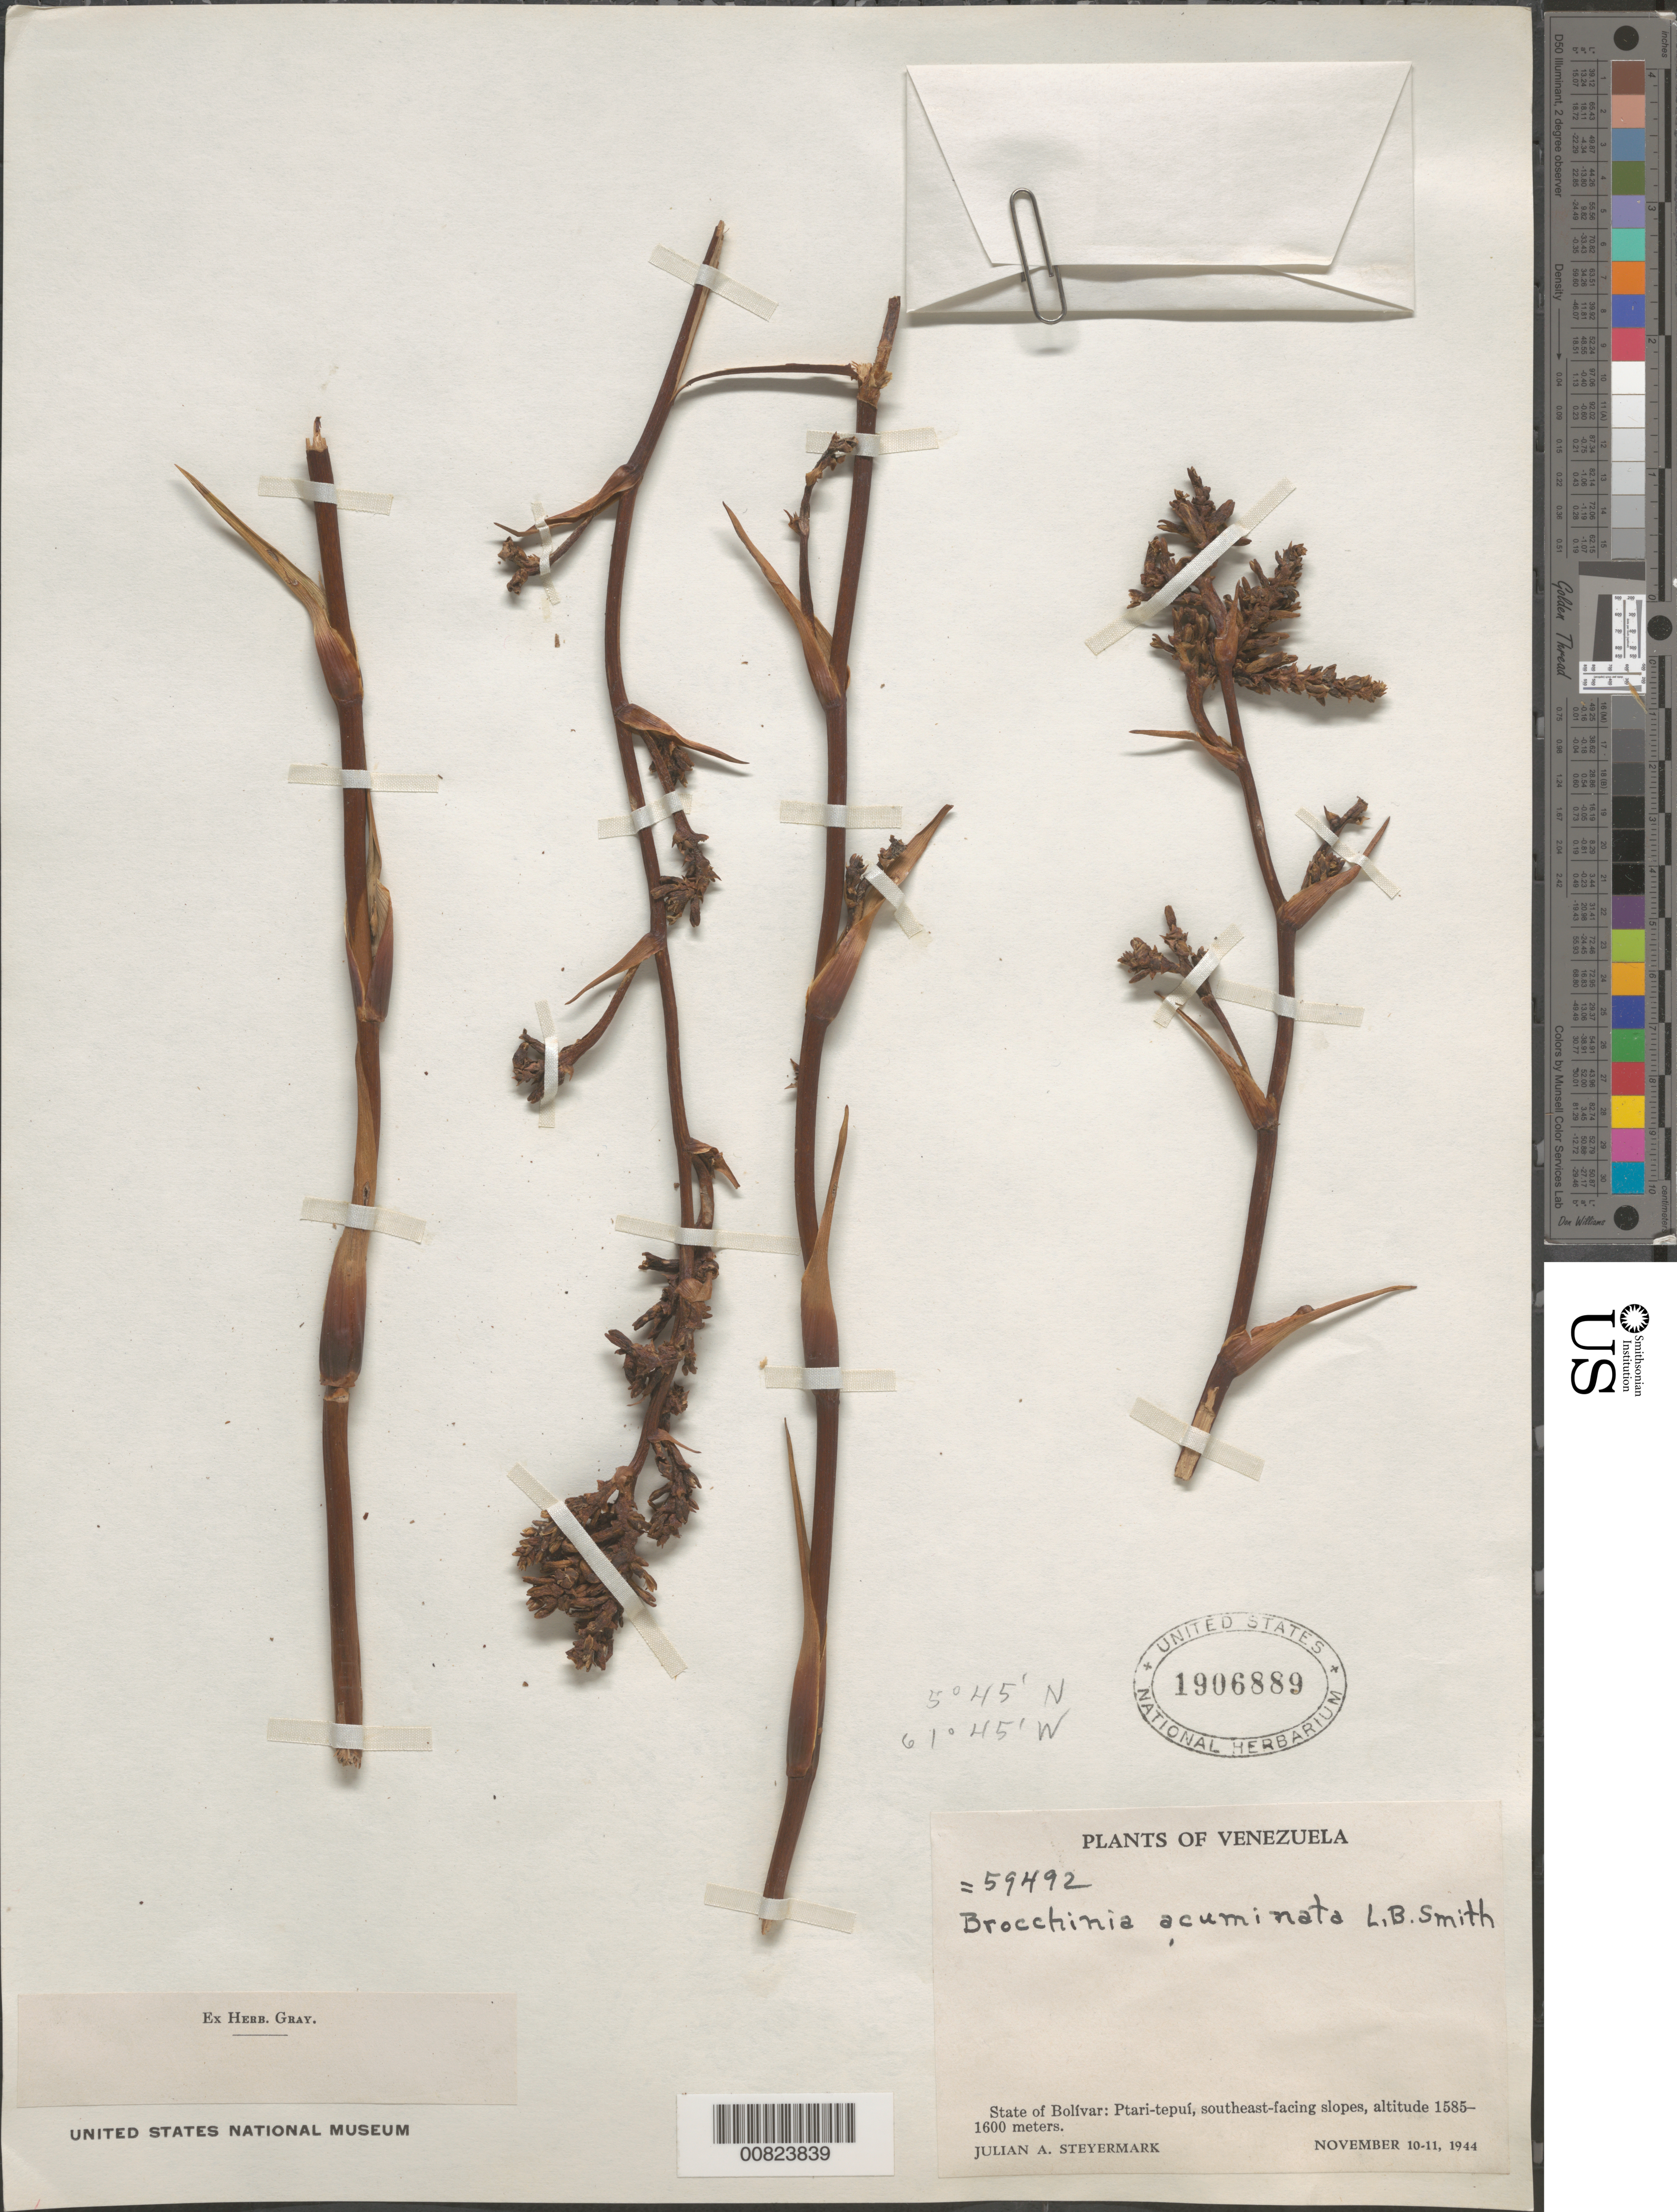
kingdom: Plantae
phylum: Tracheophyta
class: Liliopsida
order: Poales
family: Bromeliaceae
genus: Brocchinia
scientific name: Brocchinia acuminata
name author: L.B. Sm.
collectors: J. Steyermark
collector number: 59492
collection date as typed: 10-Nov-44 to 11-Nov-44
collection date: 1944-11-10/1944-11-11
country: Venezuela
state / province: Bolívar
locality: Ptari-tepuí, "Cave Rock" above "Cave Camp"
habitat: SE-facing slopes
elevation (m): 1585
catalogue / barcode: US 1906889